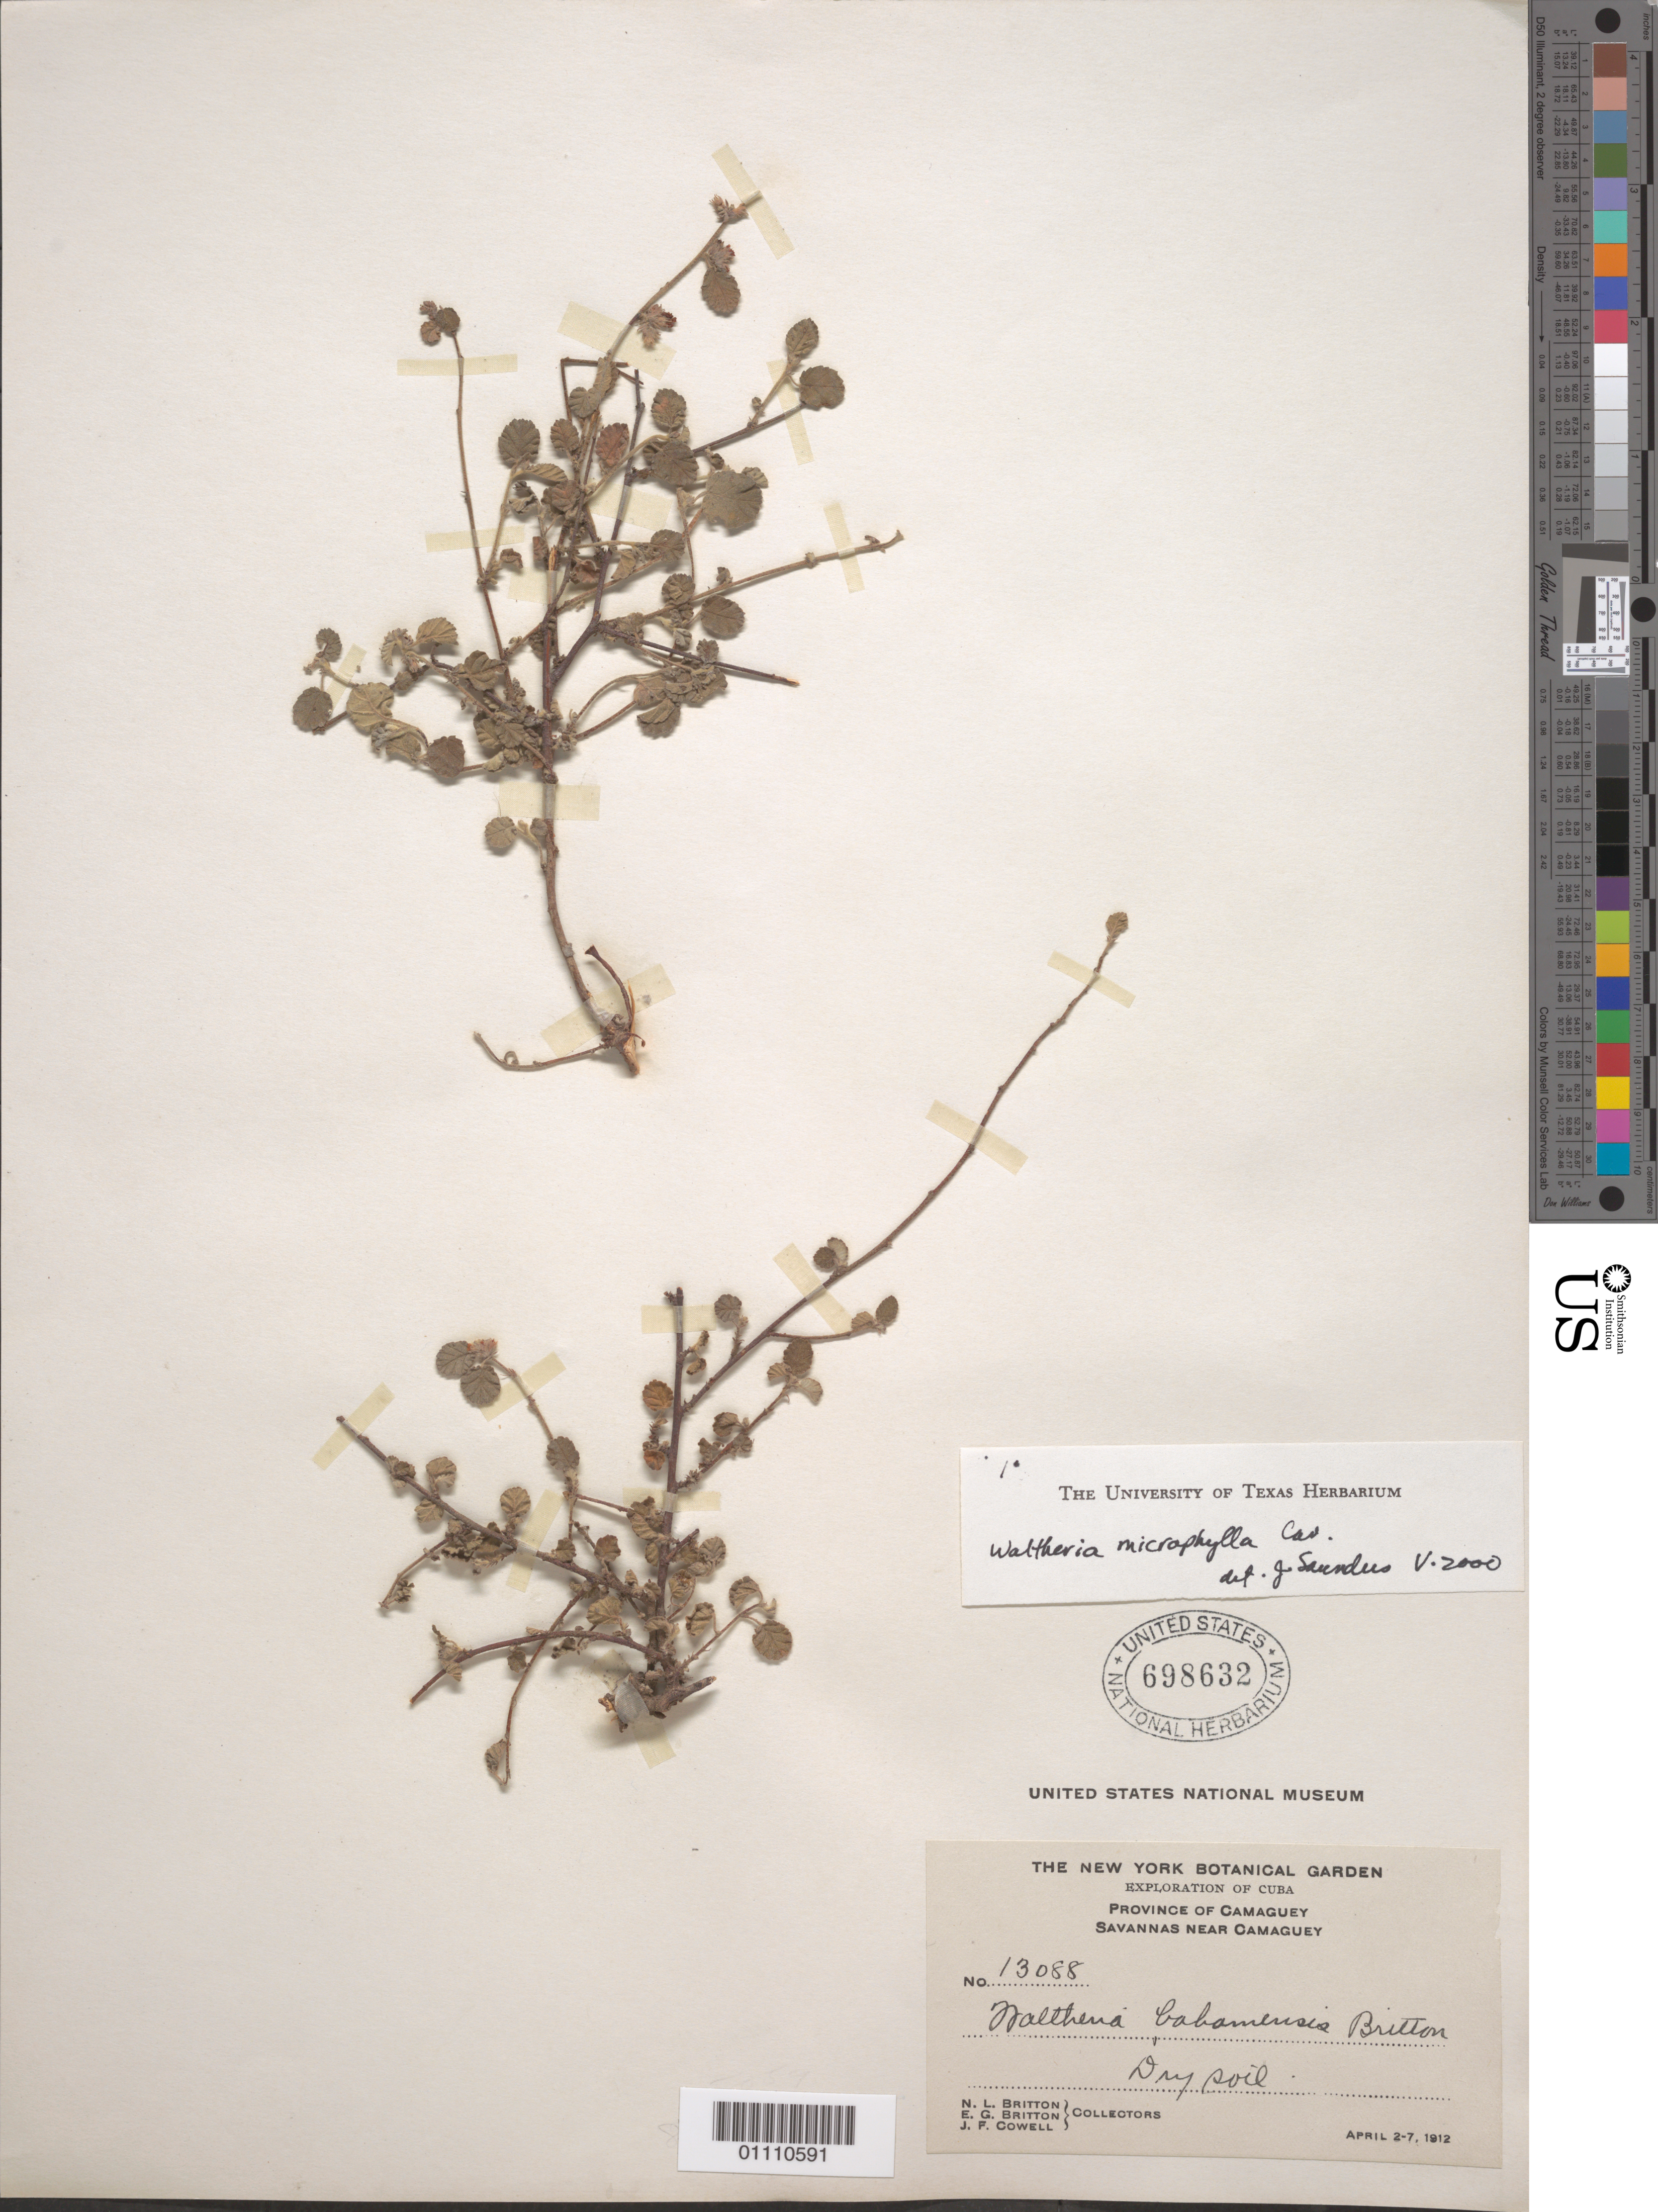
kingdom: Plantae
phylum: Tracheophyta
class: Magnoliopsida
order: Malvales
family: Malvaceae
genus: Waltheria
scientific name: Waltheria microphylla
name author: Cav.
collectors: N. Britton, E. G. Britton & J. F. Cowell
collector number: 13088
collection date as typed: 02 Apr 1912 to 07 Apr 1912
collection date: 1912-04-02/1912-04-07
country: Cuba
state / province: Camagüey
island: Cuba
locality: Savannas near Camaguey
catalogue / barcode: US 698632